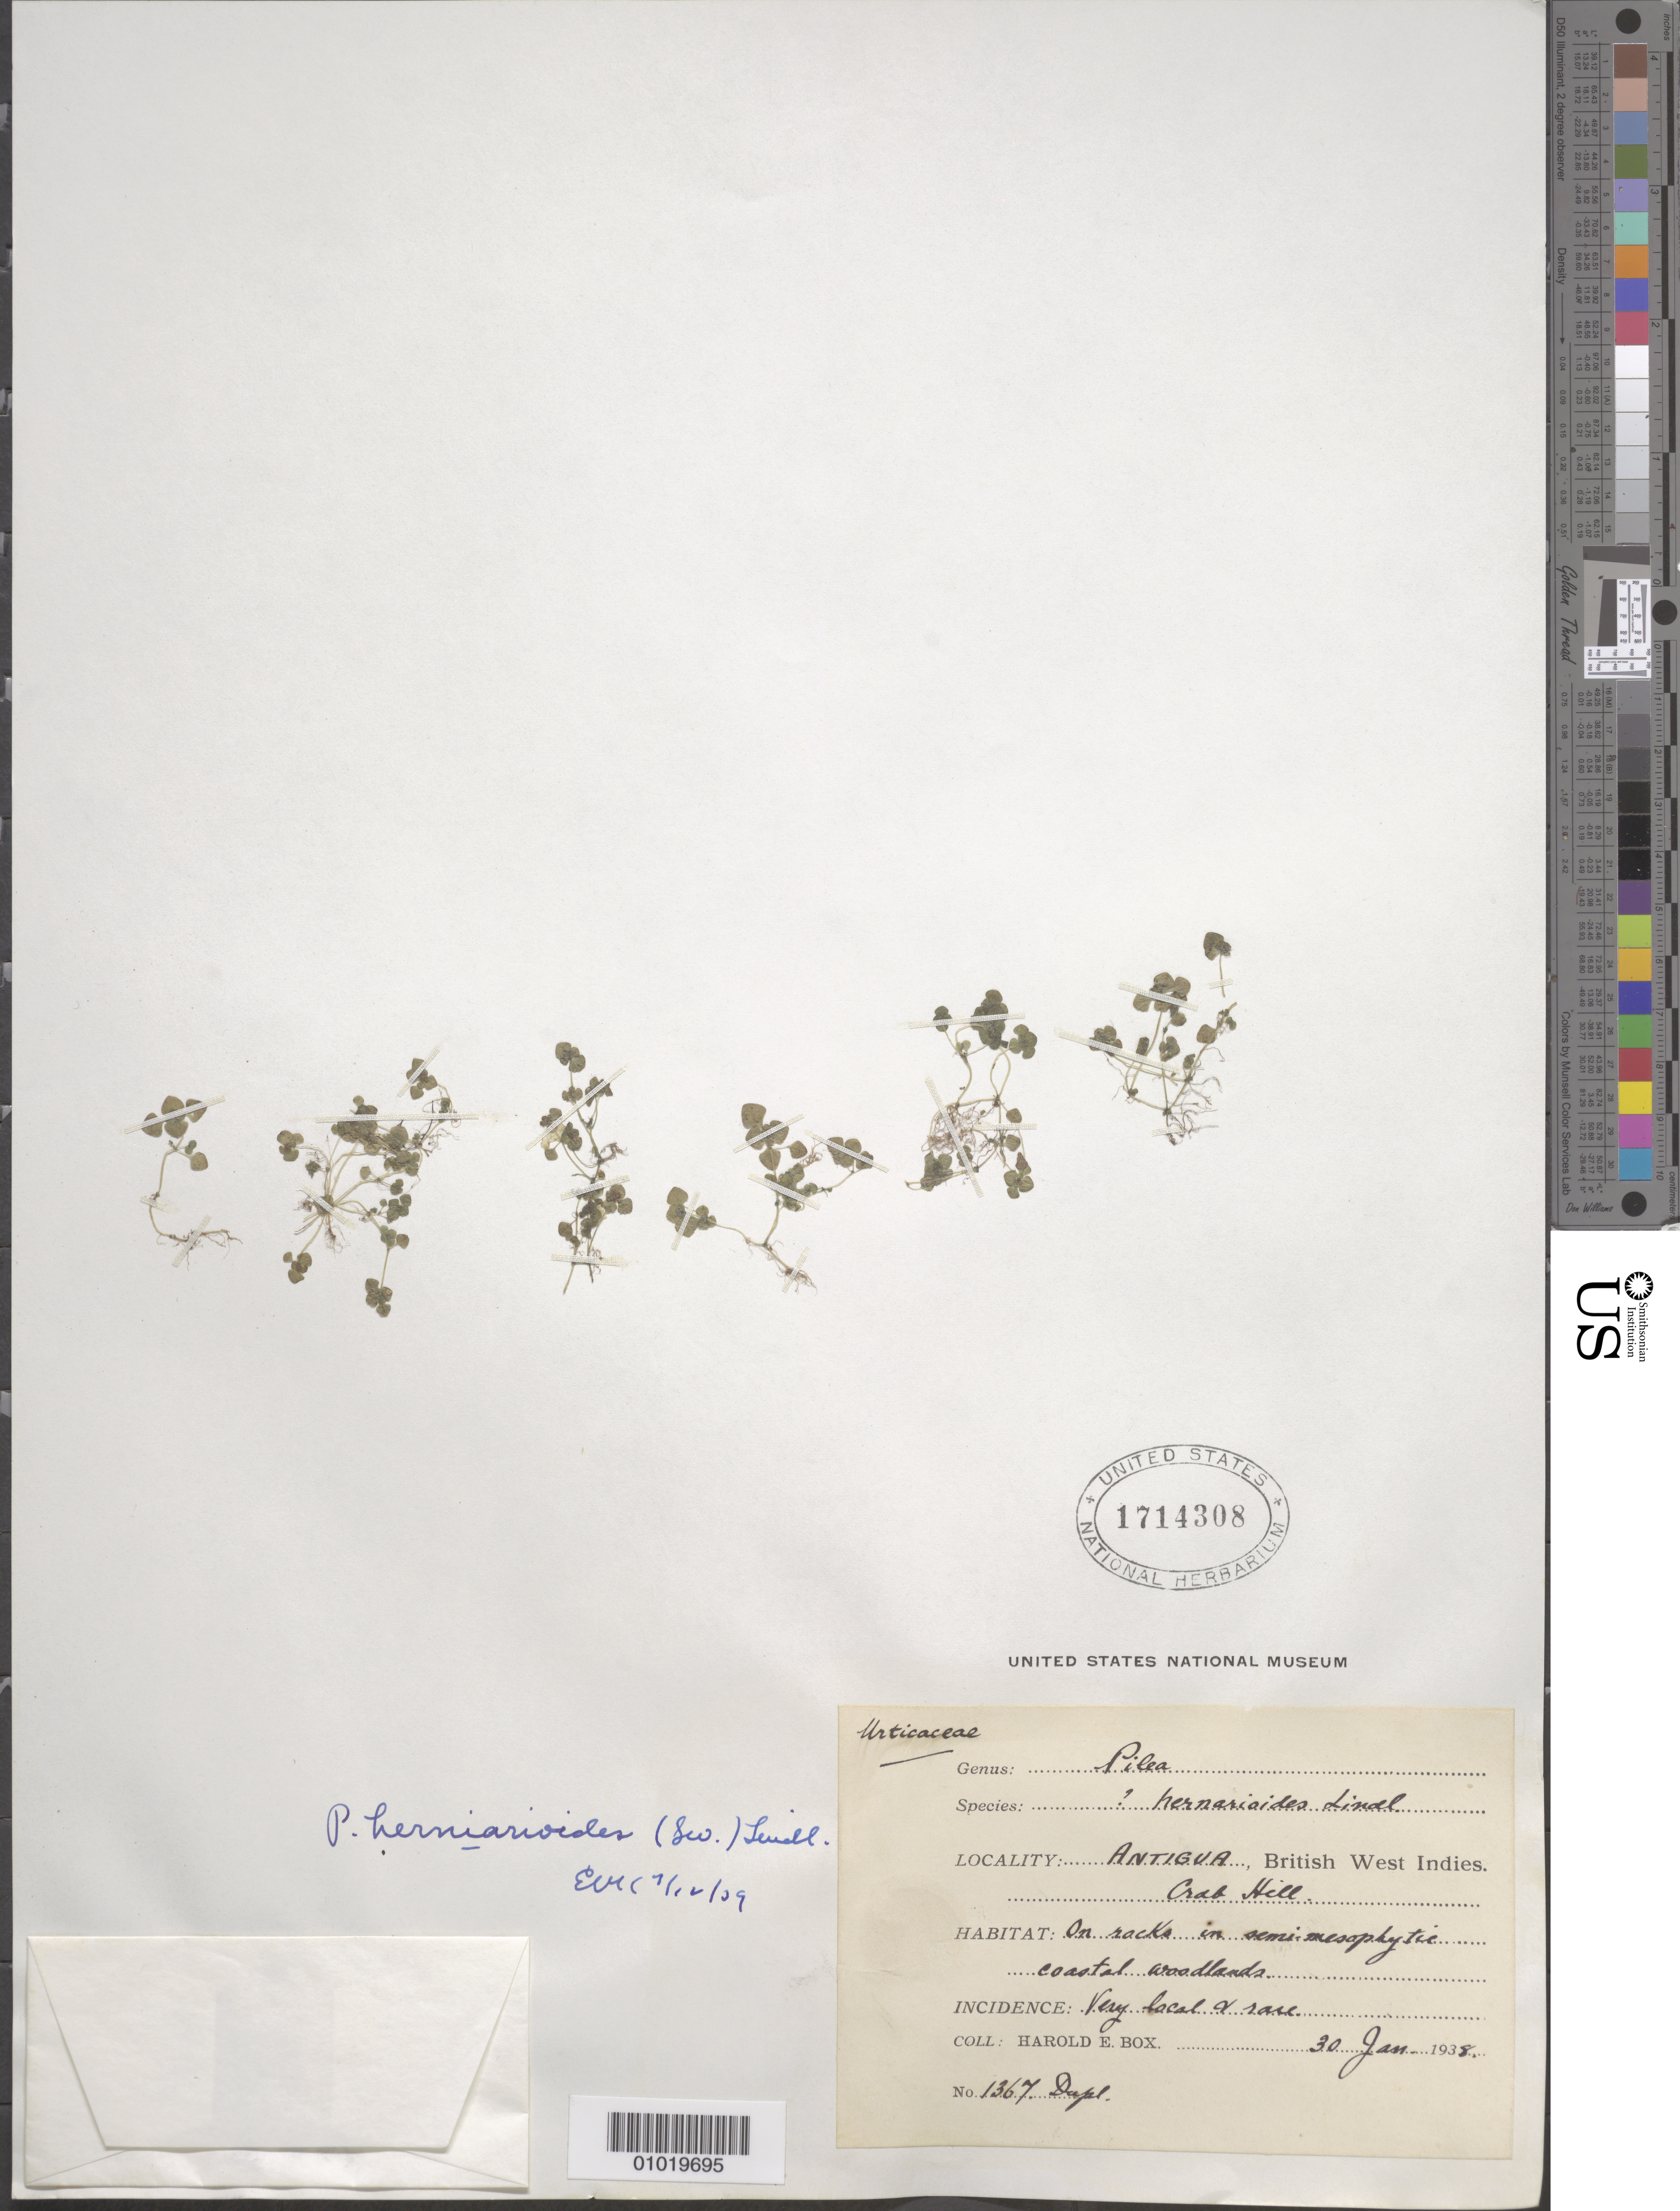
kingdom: Plantae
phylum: Tracheophyta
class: Magnoliopsida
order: Rosales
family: Urticaceae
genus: Pilea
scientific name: Pilea herniarioides var. herniarioides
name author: (Sw.) Lindl.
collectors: H. E. Box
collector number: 1367 dupl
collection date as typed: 30 Jan 1938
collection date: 1938-01-30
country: Antigua and Barbuda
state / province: Saint Mary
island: Antigua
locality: Crab Hill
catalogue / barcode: US 1714308